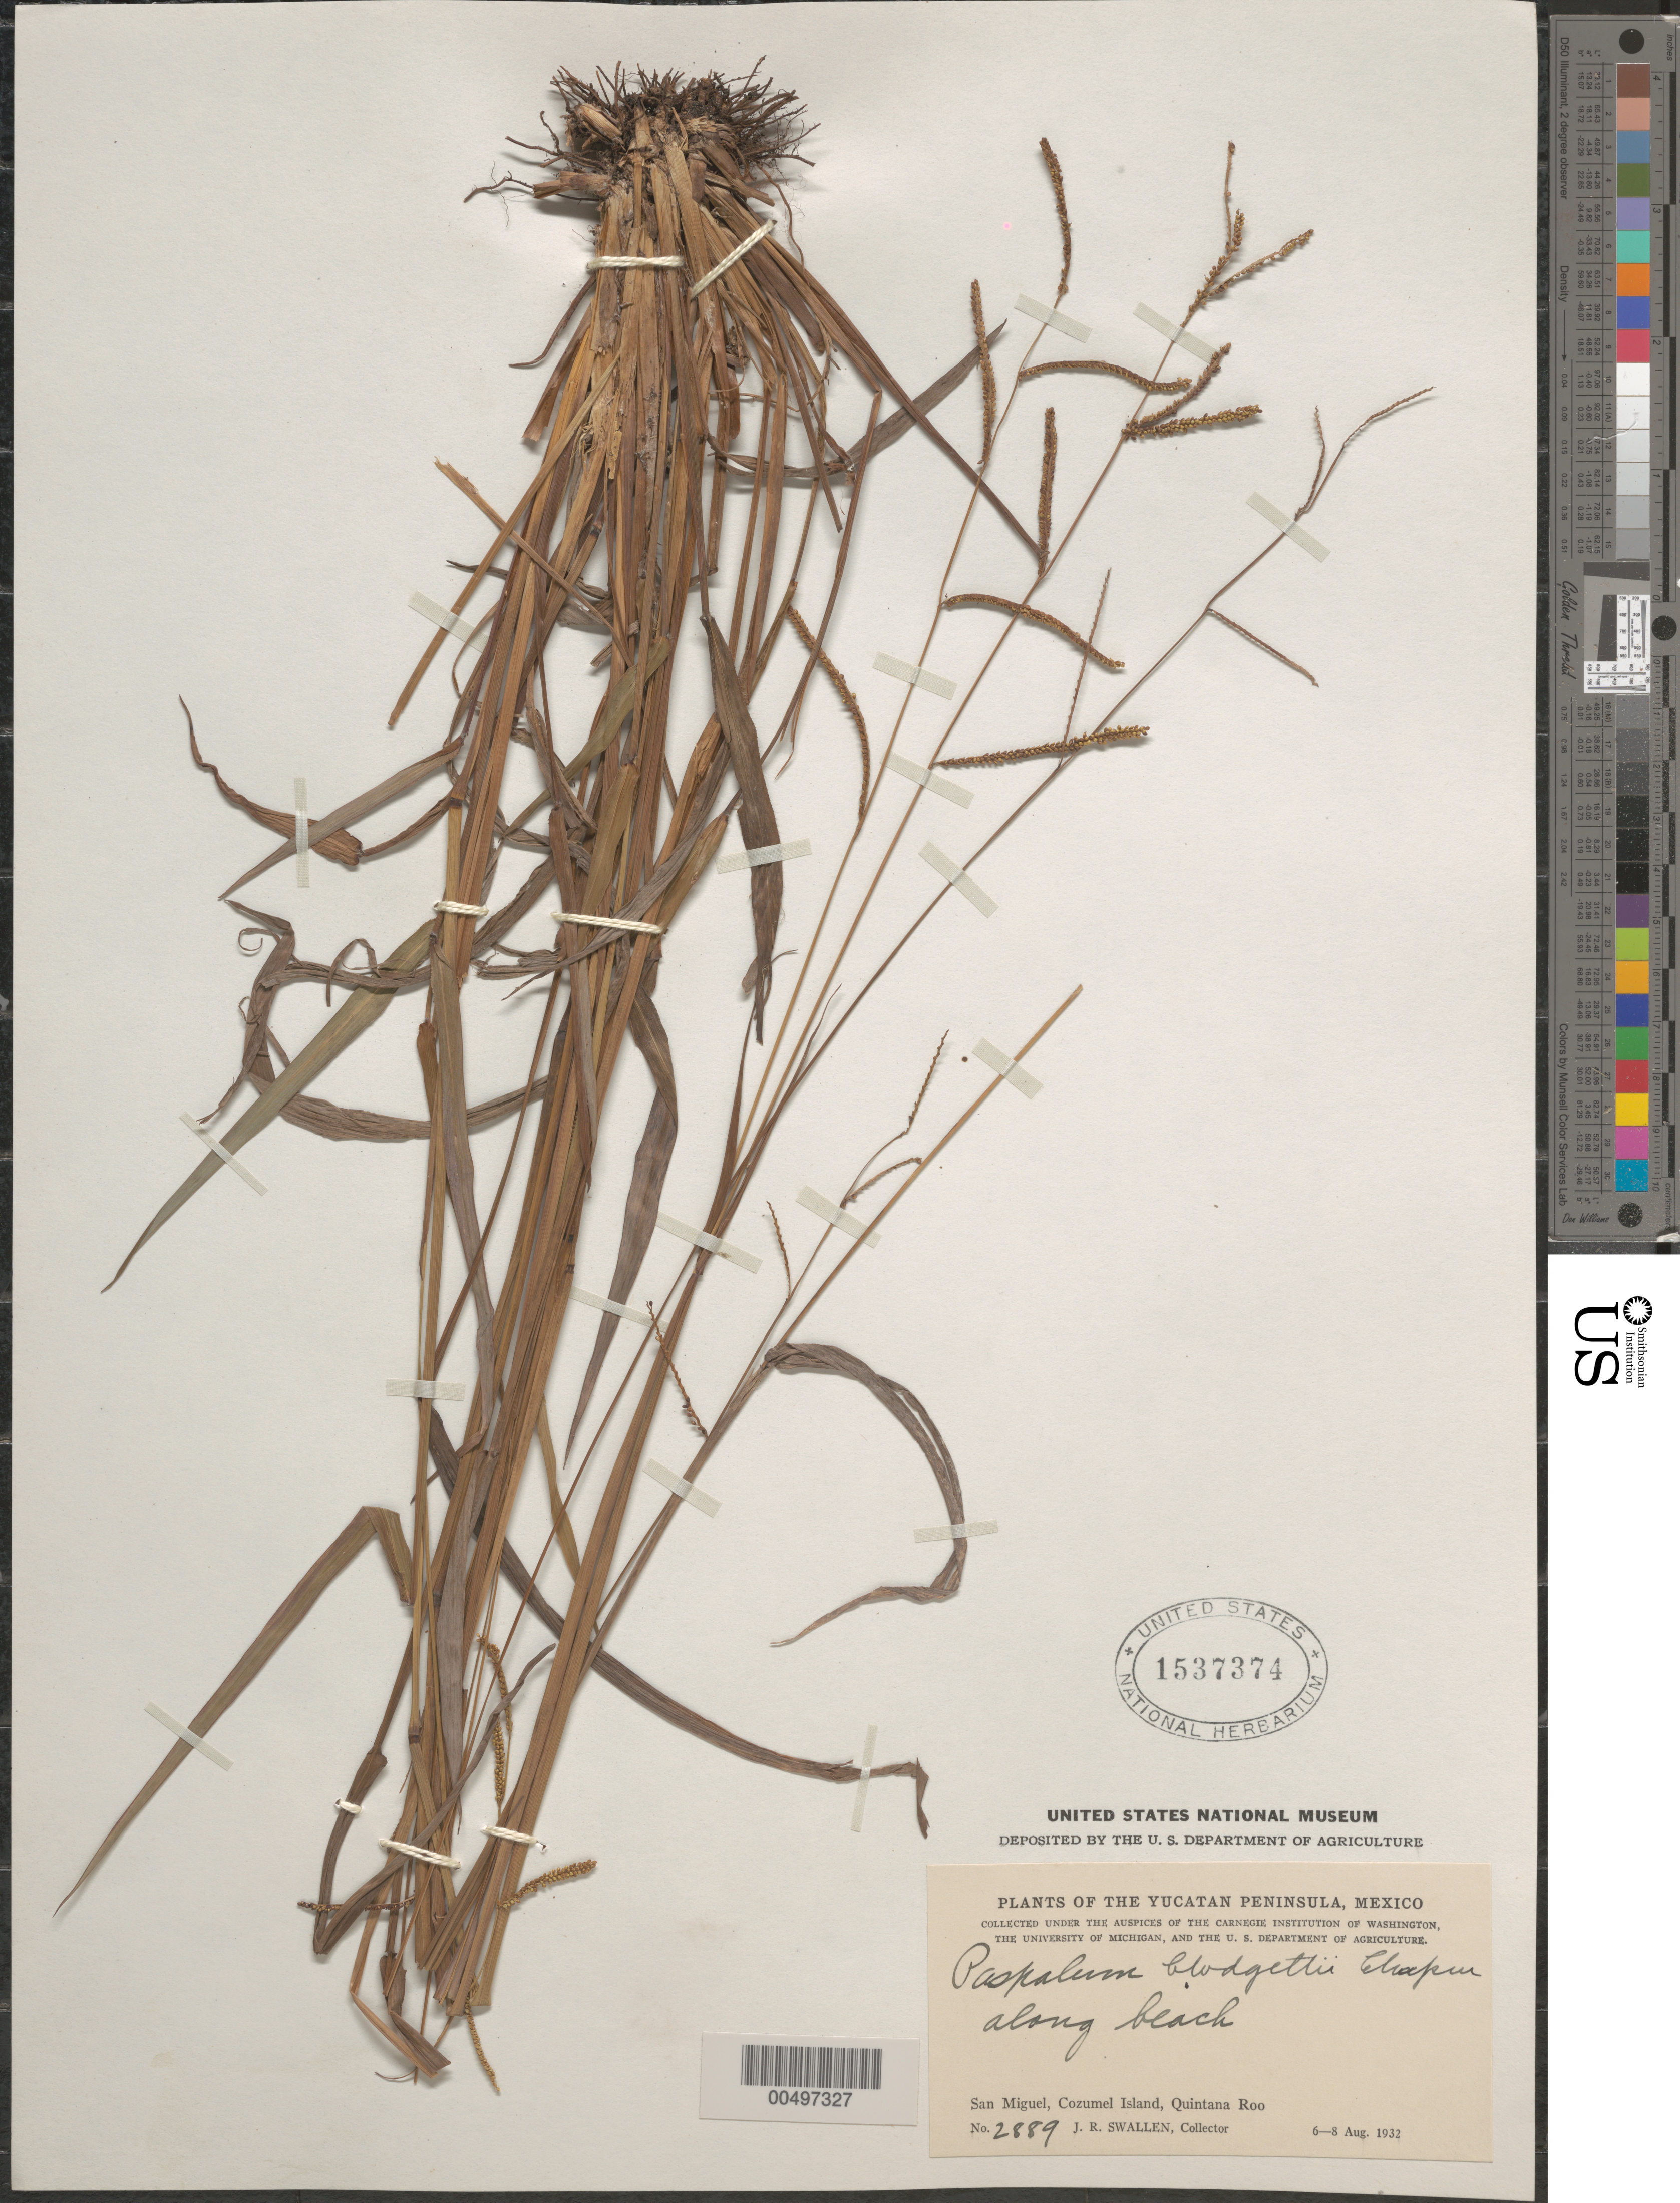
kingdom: Plantae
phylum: Tracheophyta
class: Liliopsida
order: Poales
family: Poaceae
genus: Paspalum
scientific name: Paspalum blodgettii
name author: Chapm.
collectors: J. R. Swallen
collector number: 2889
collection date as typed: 6 Aug 1932 to 8 Aug 1932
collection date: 1932-08-06/1932-08-08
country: Mexico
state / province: Quintana Roo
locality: Yucatan Peninsula, near San Miguel, Cozumel Island, along beach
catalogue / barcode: US 1537374